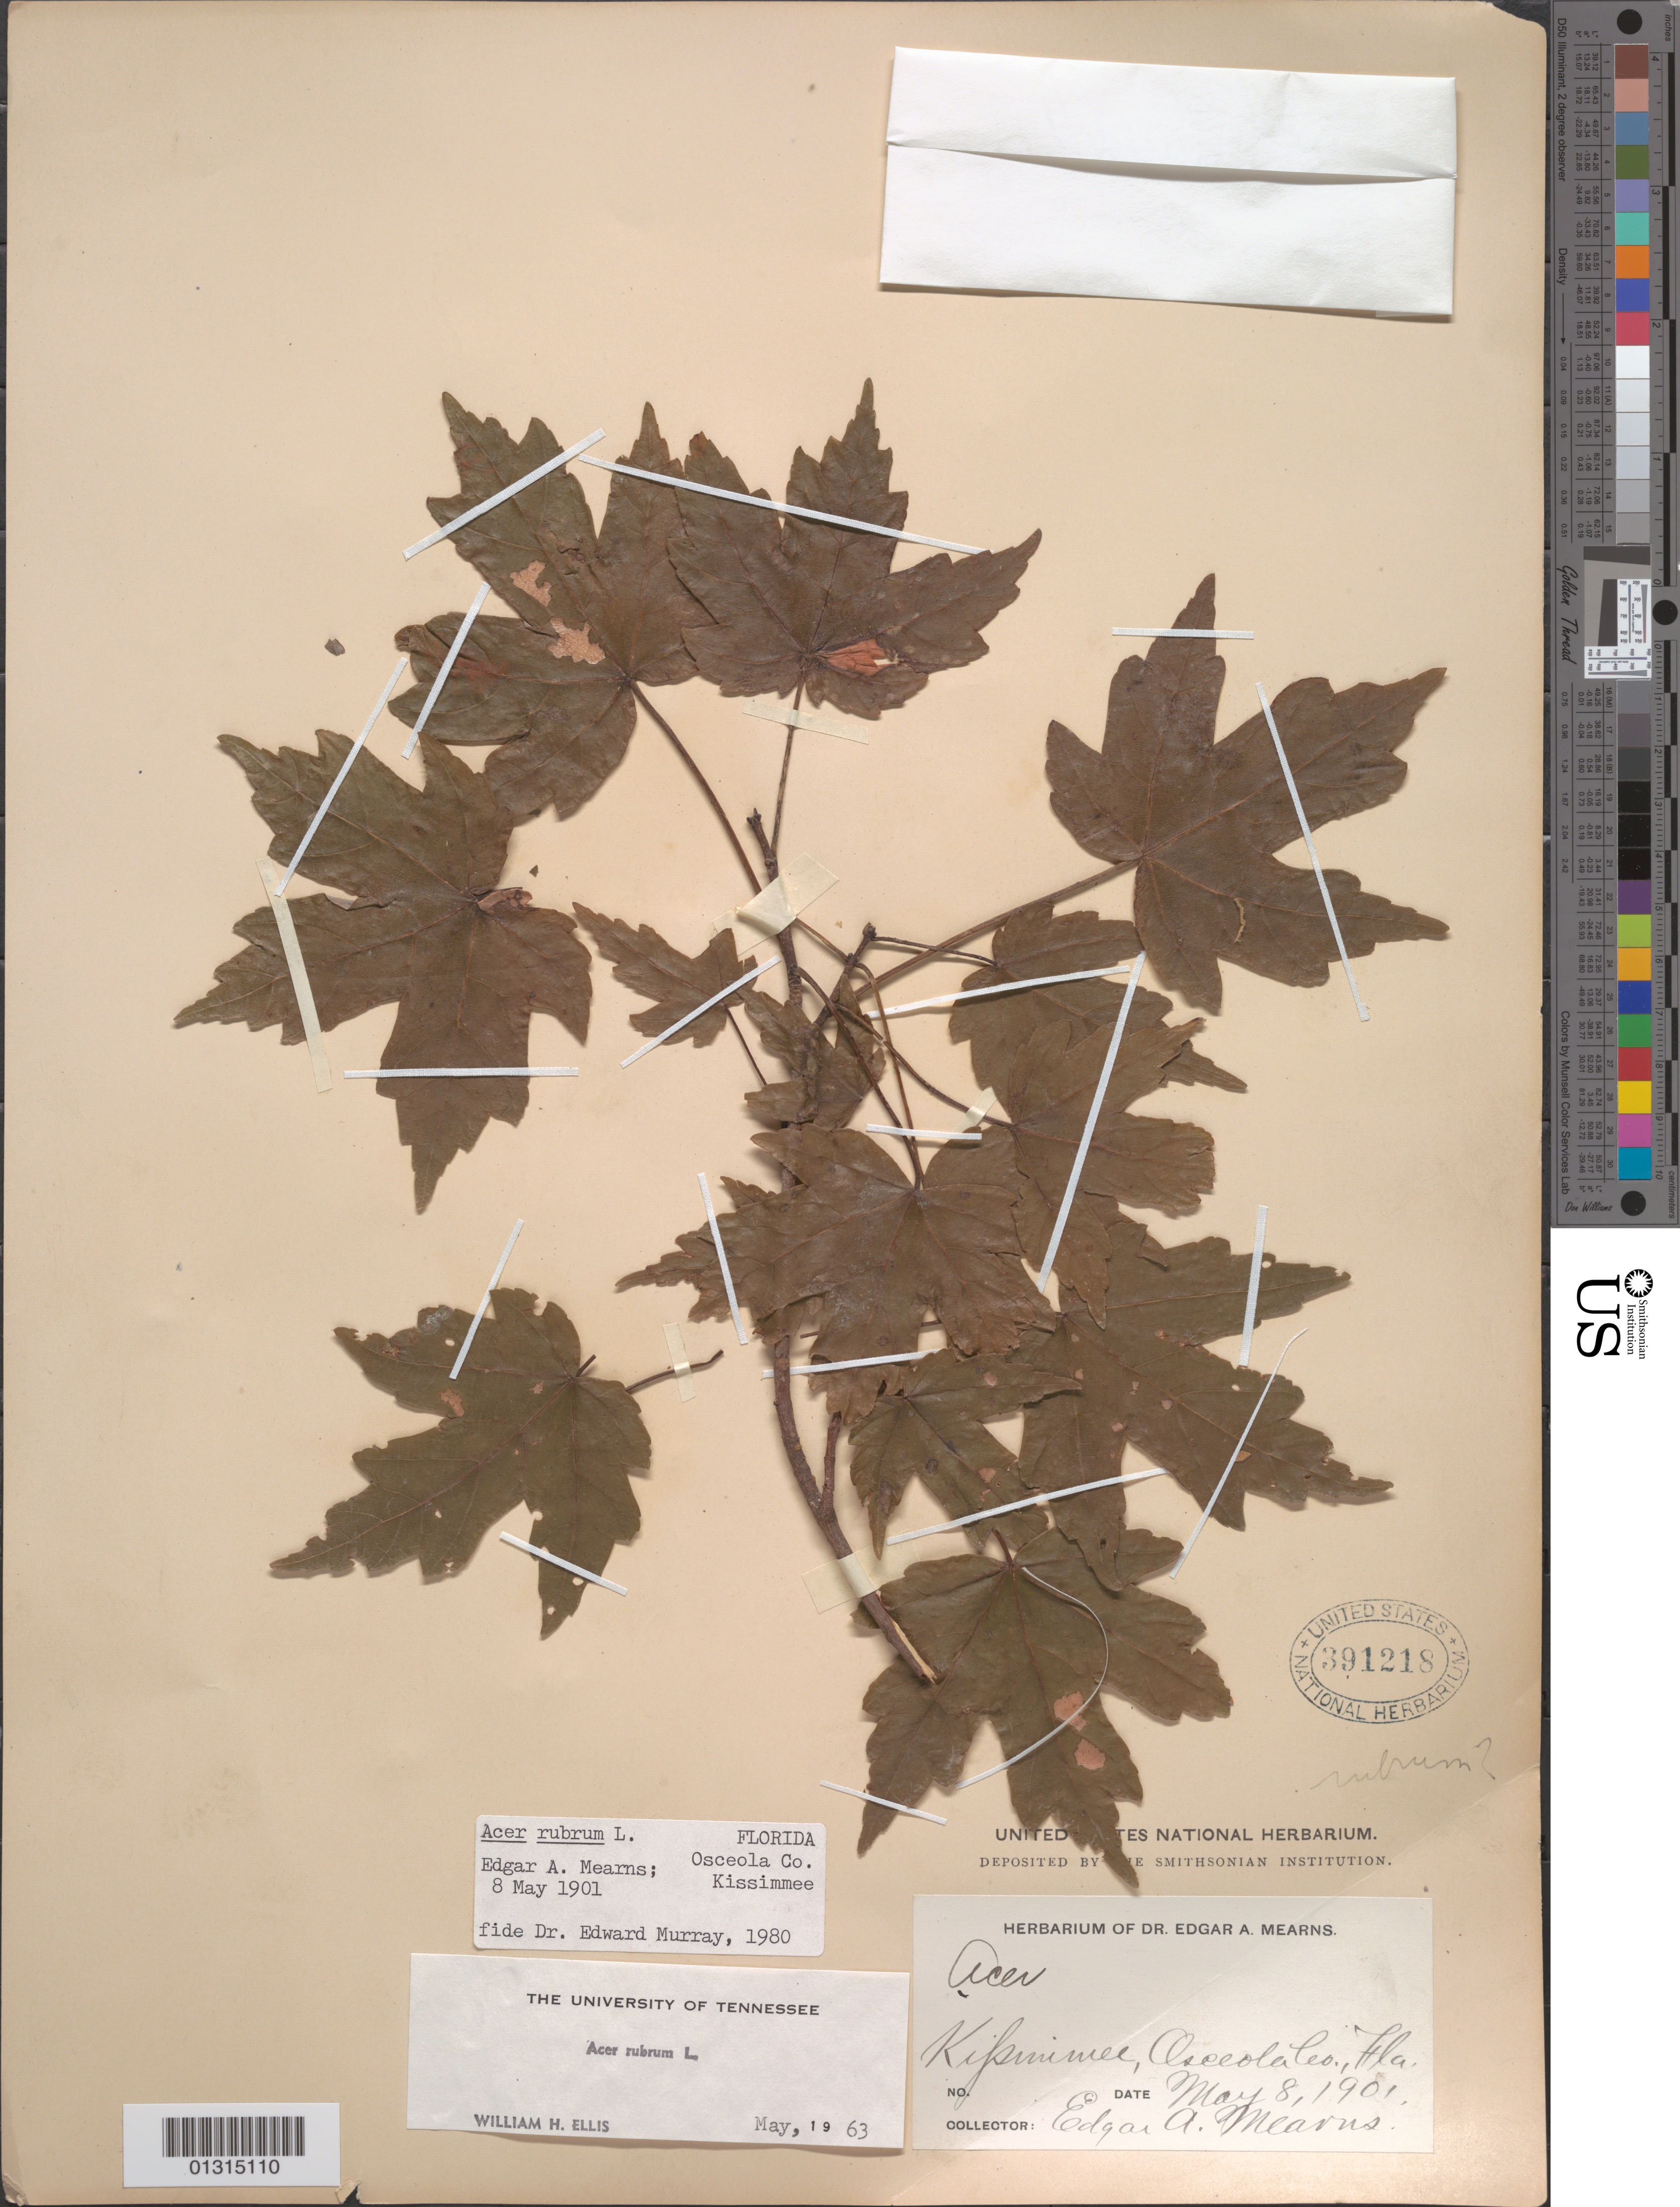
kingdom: Plantae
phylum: Tracheophyta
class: Magnoliopsida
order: Sapindales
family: Sapindaceae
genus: Acer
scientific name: Acer rubrum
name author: L.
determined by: Ellis, W. H.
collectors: E. A. Mearns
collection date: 1901-05-08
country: United States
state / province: Florida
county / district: Osceola County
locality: Osceola County, Kissimee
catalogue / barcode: US 391218